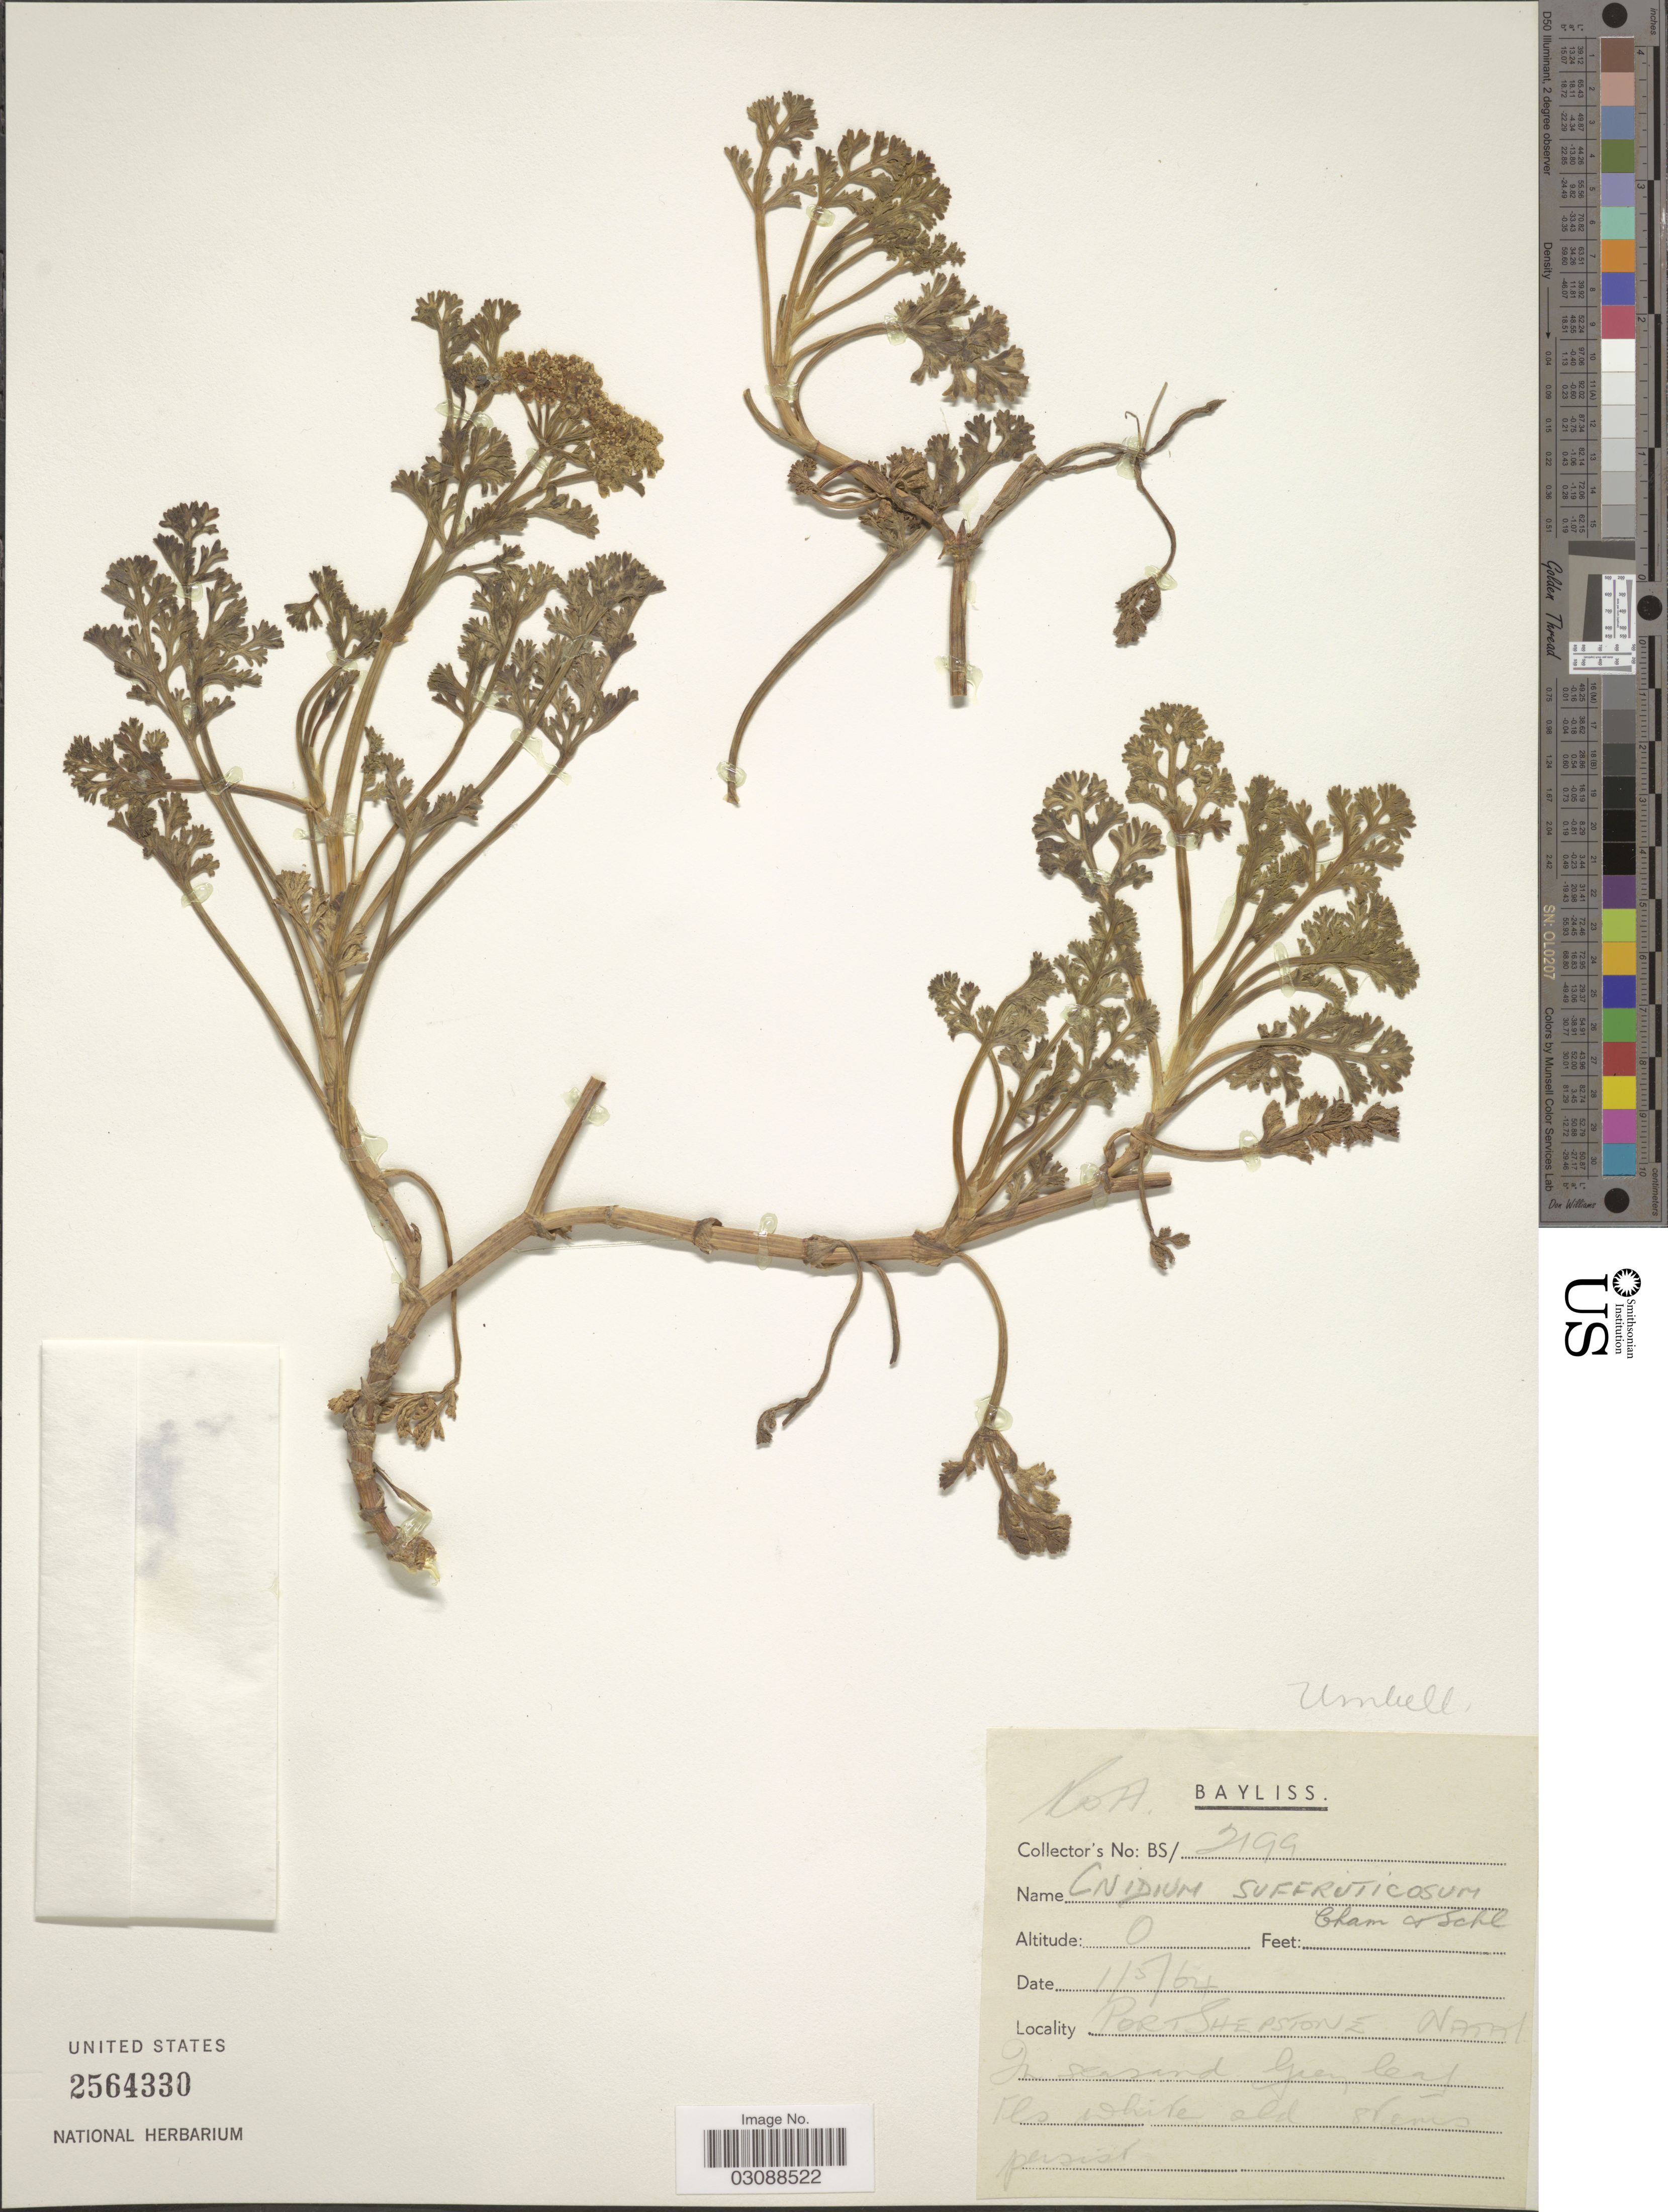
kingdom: Plantae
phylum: Tracheophyta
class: Magnoliopsida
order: Apiales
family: Apiaceae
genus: Cnidium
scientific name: Cnidium suffruticosum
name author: Cham. & Schltdl.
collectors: Bayliss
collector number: BS/2199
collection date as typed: Transcribed d/m/y: 1/5/64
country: South Africa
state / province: KwaZulu-Natal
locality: Port Shepstone, Natal.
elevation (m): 0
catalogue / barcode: US 2564330